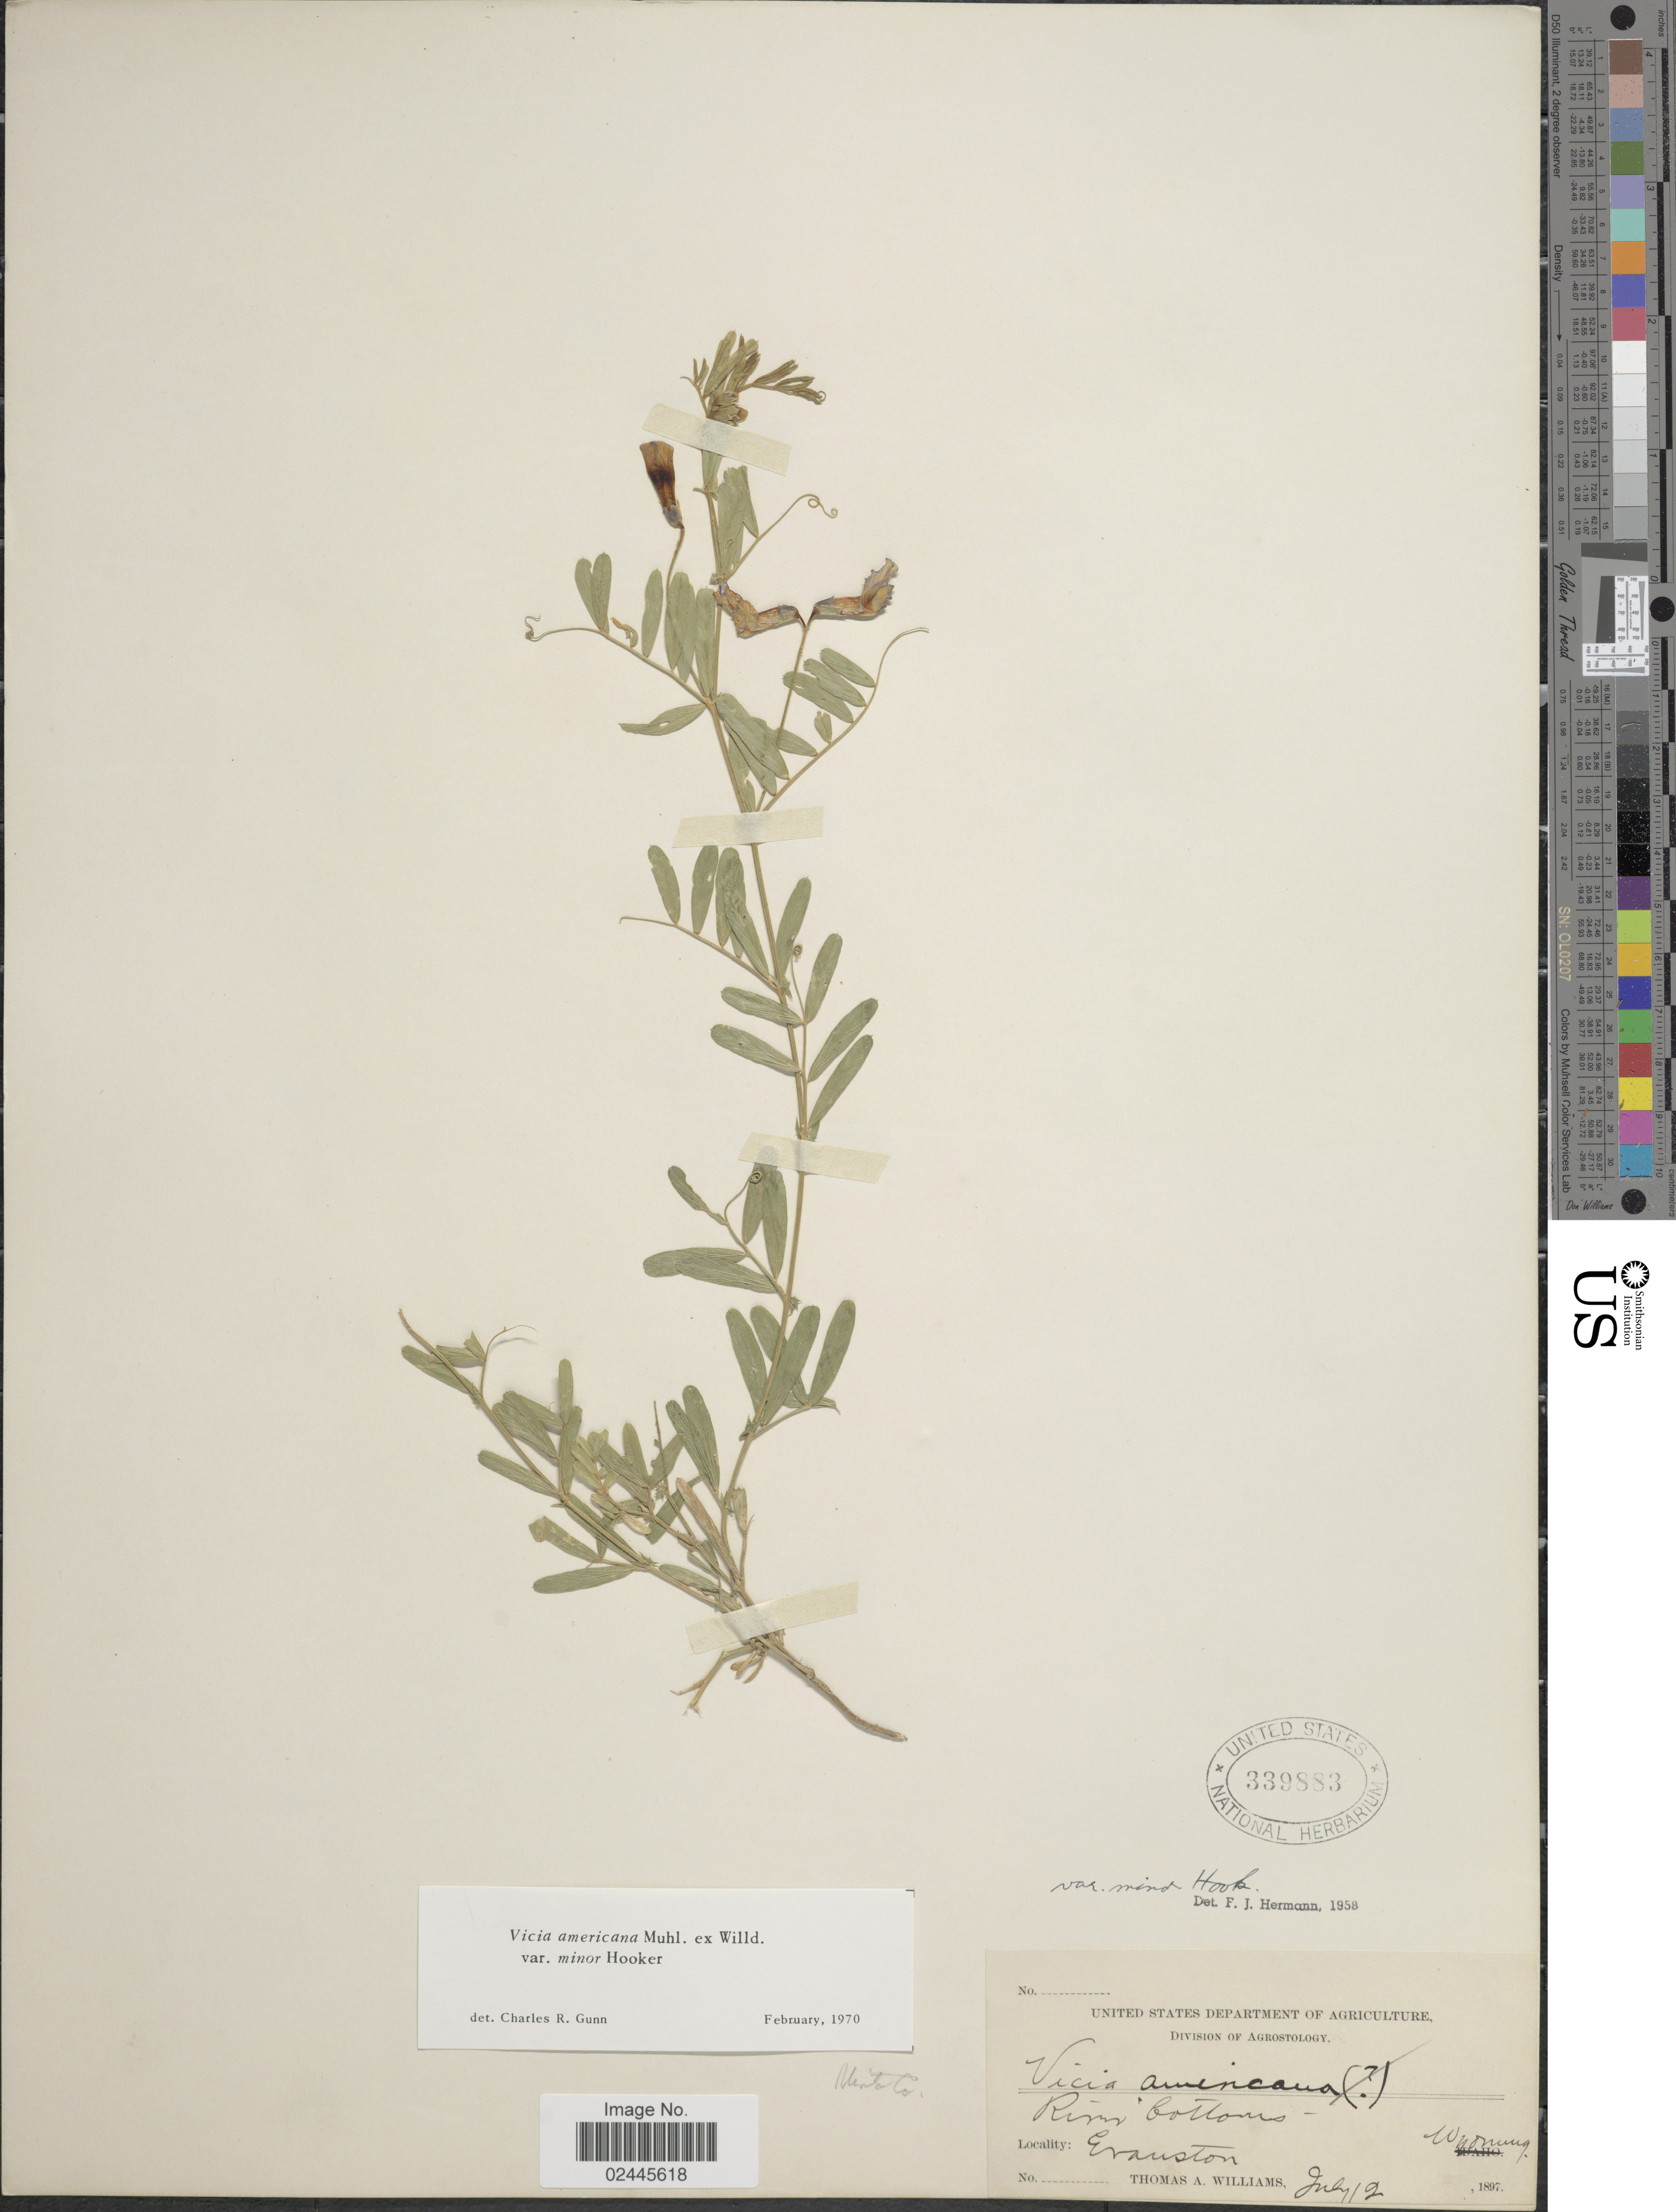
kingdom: Plantae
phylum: Tracheophyta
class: Magnoliopsida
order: Fabales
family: Fabaceae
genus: Vicia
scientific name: Vicia americana var. minor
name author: Hook.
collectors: T. A. Williams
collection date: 1897-07-12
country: United States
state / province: Wyoming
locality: River bottoms, Evanston.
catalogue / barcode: US 339883